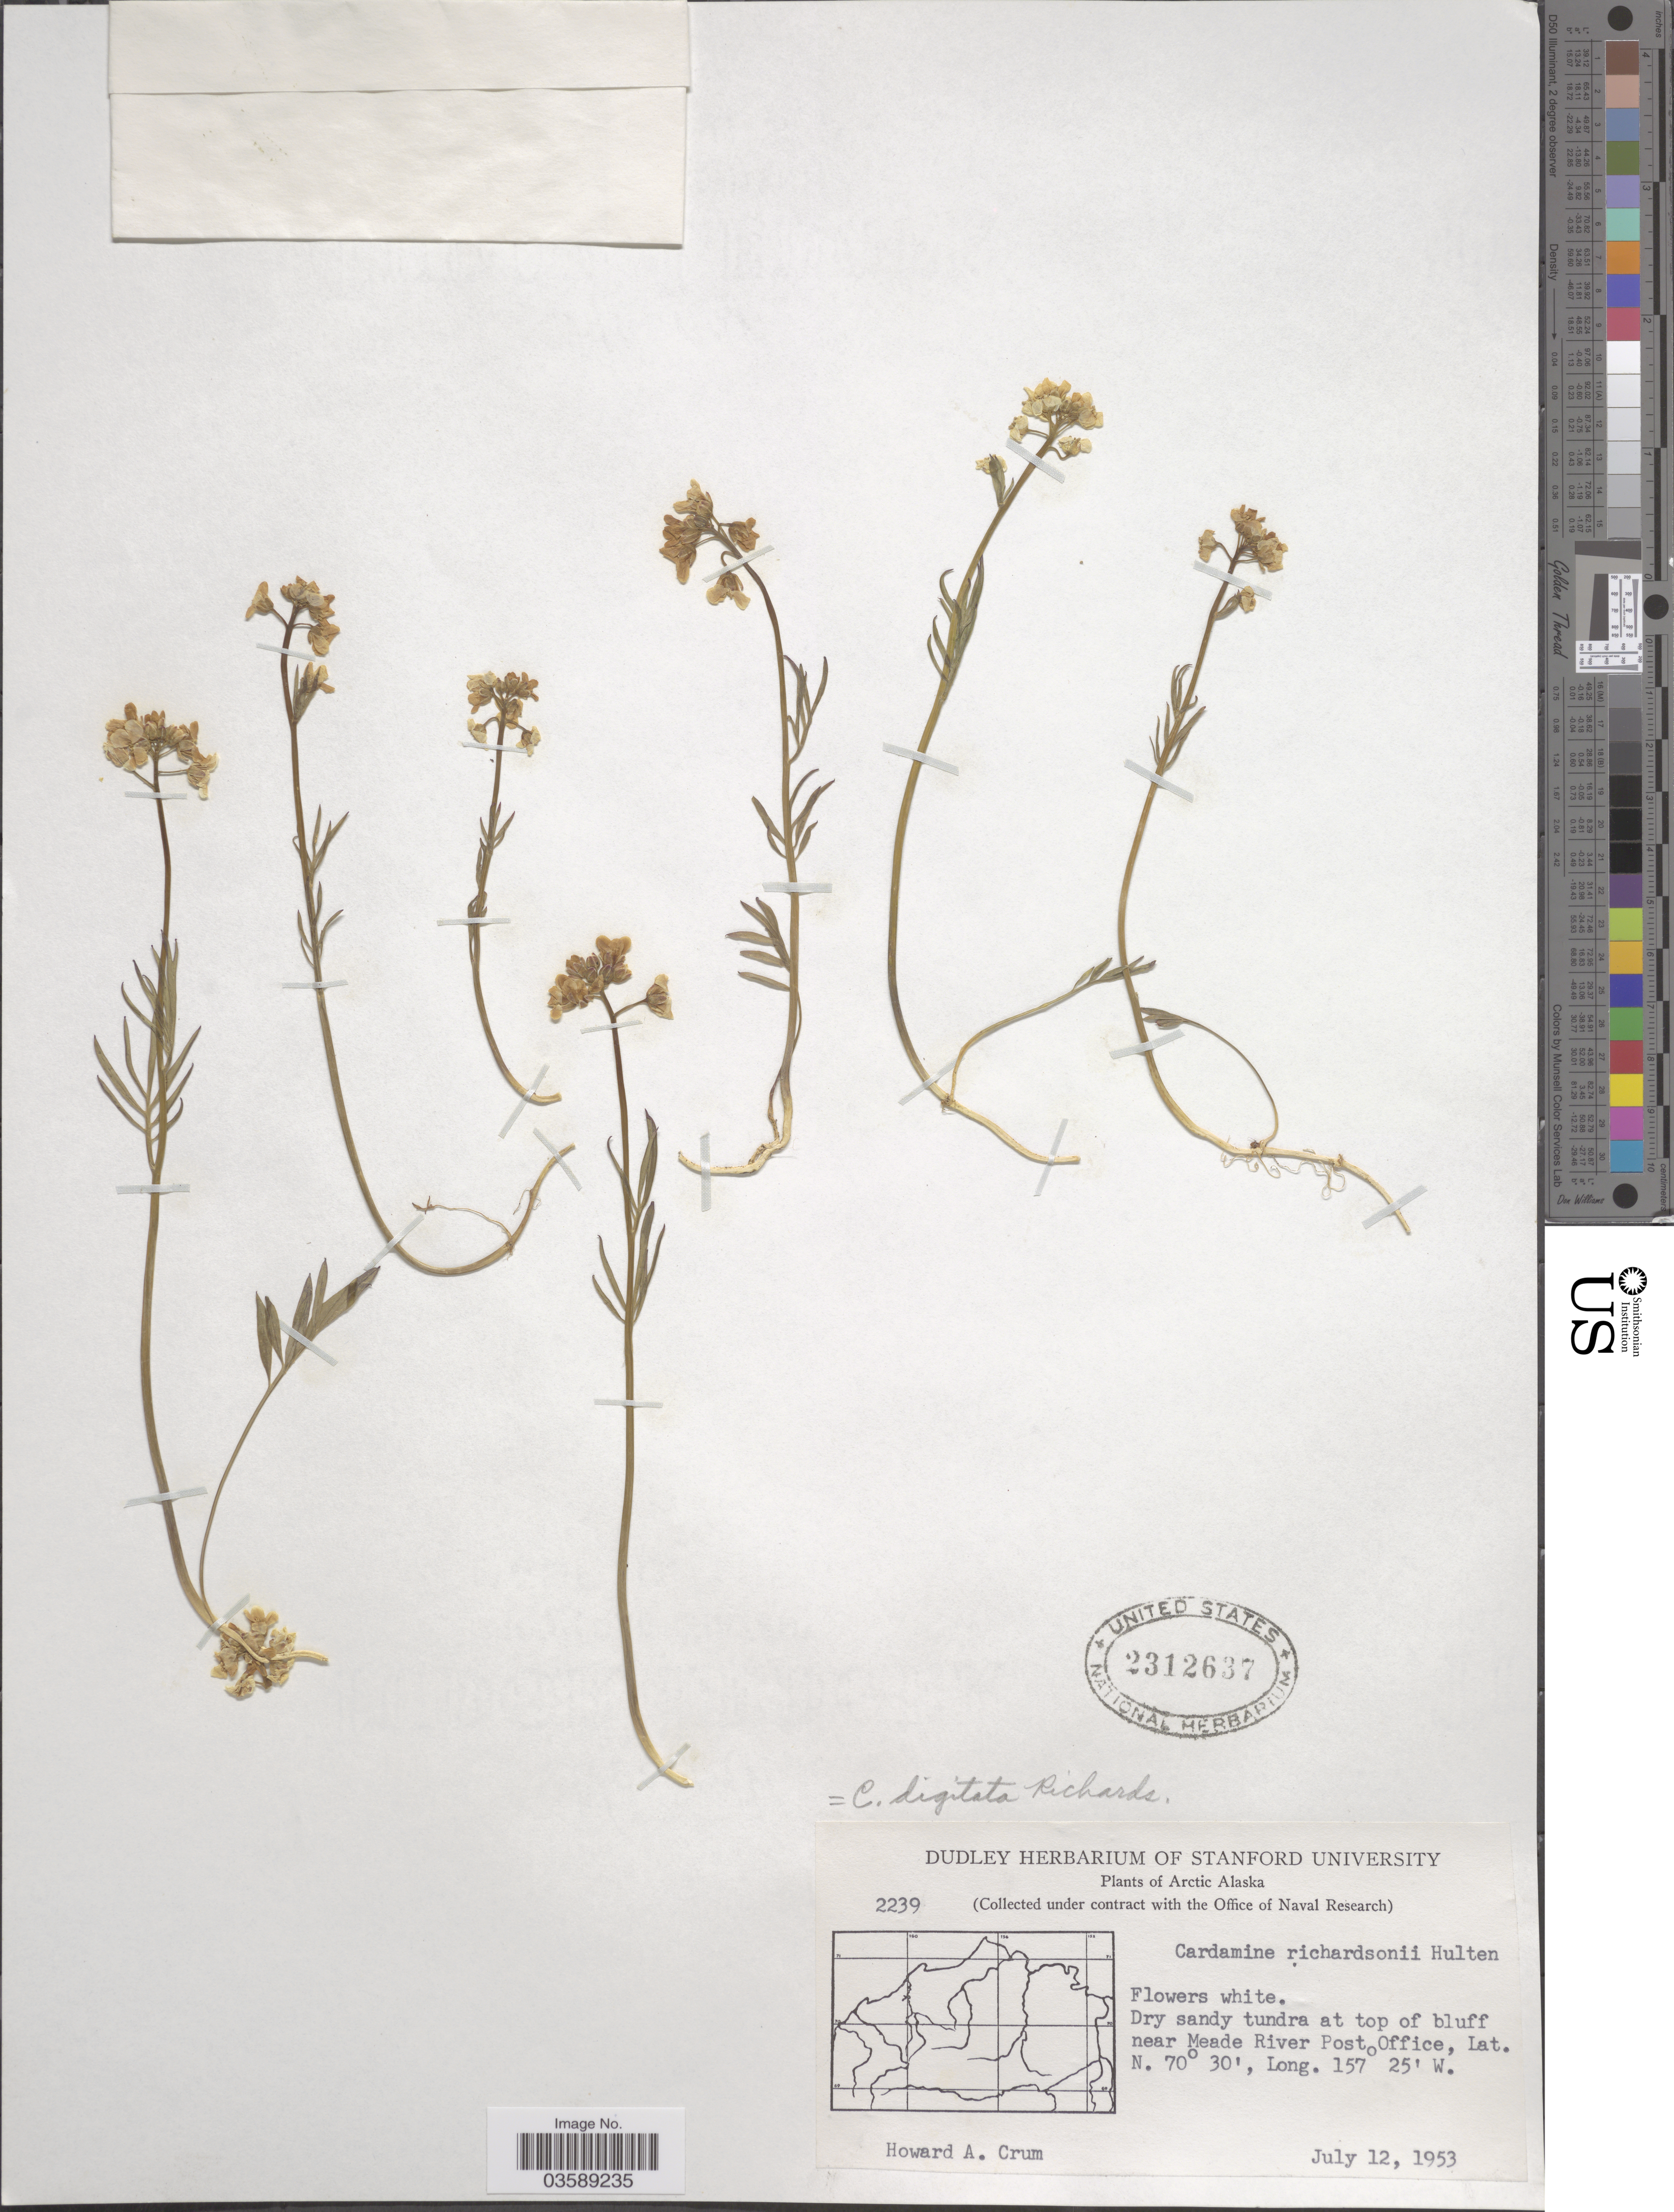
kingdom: Plantae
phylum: Tracheophyta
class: Magnoliopsida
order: Brassicales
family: Brassicaceae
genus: Cardamine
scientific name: Cardamine digitata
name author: Richardson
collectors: H. A. Crum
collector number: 2239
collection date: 1953-07-12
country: United States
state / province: Alaska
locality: Arctic Alaska. Dry sandy tundra at top of bluff near Meade River Post Office.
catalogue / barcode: US 2312637